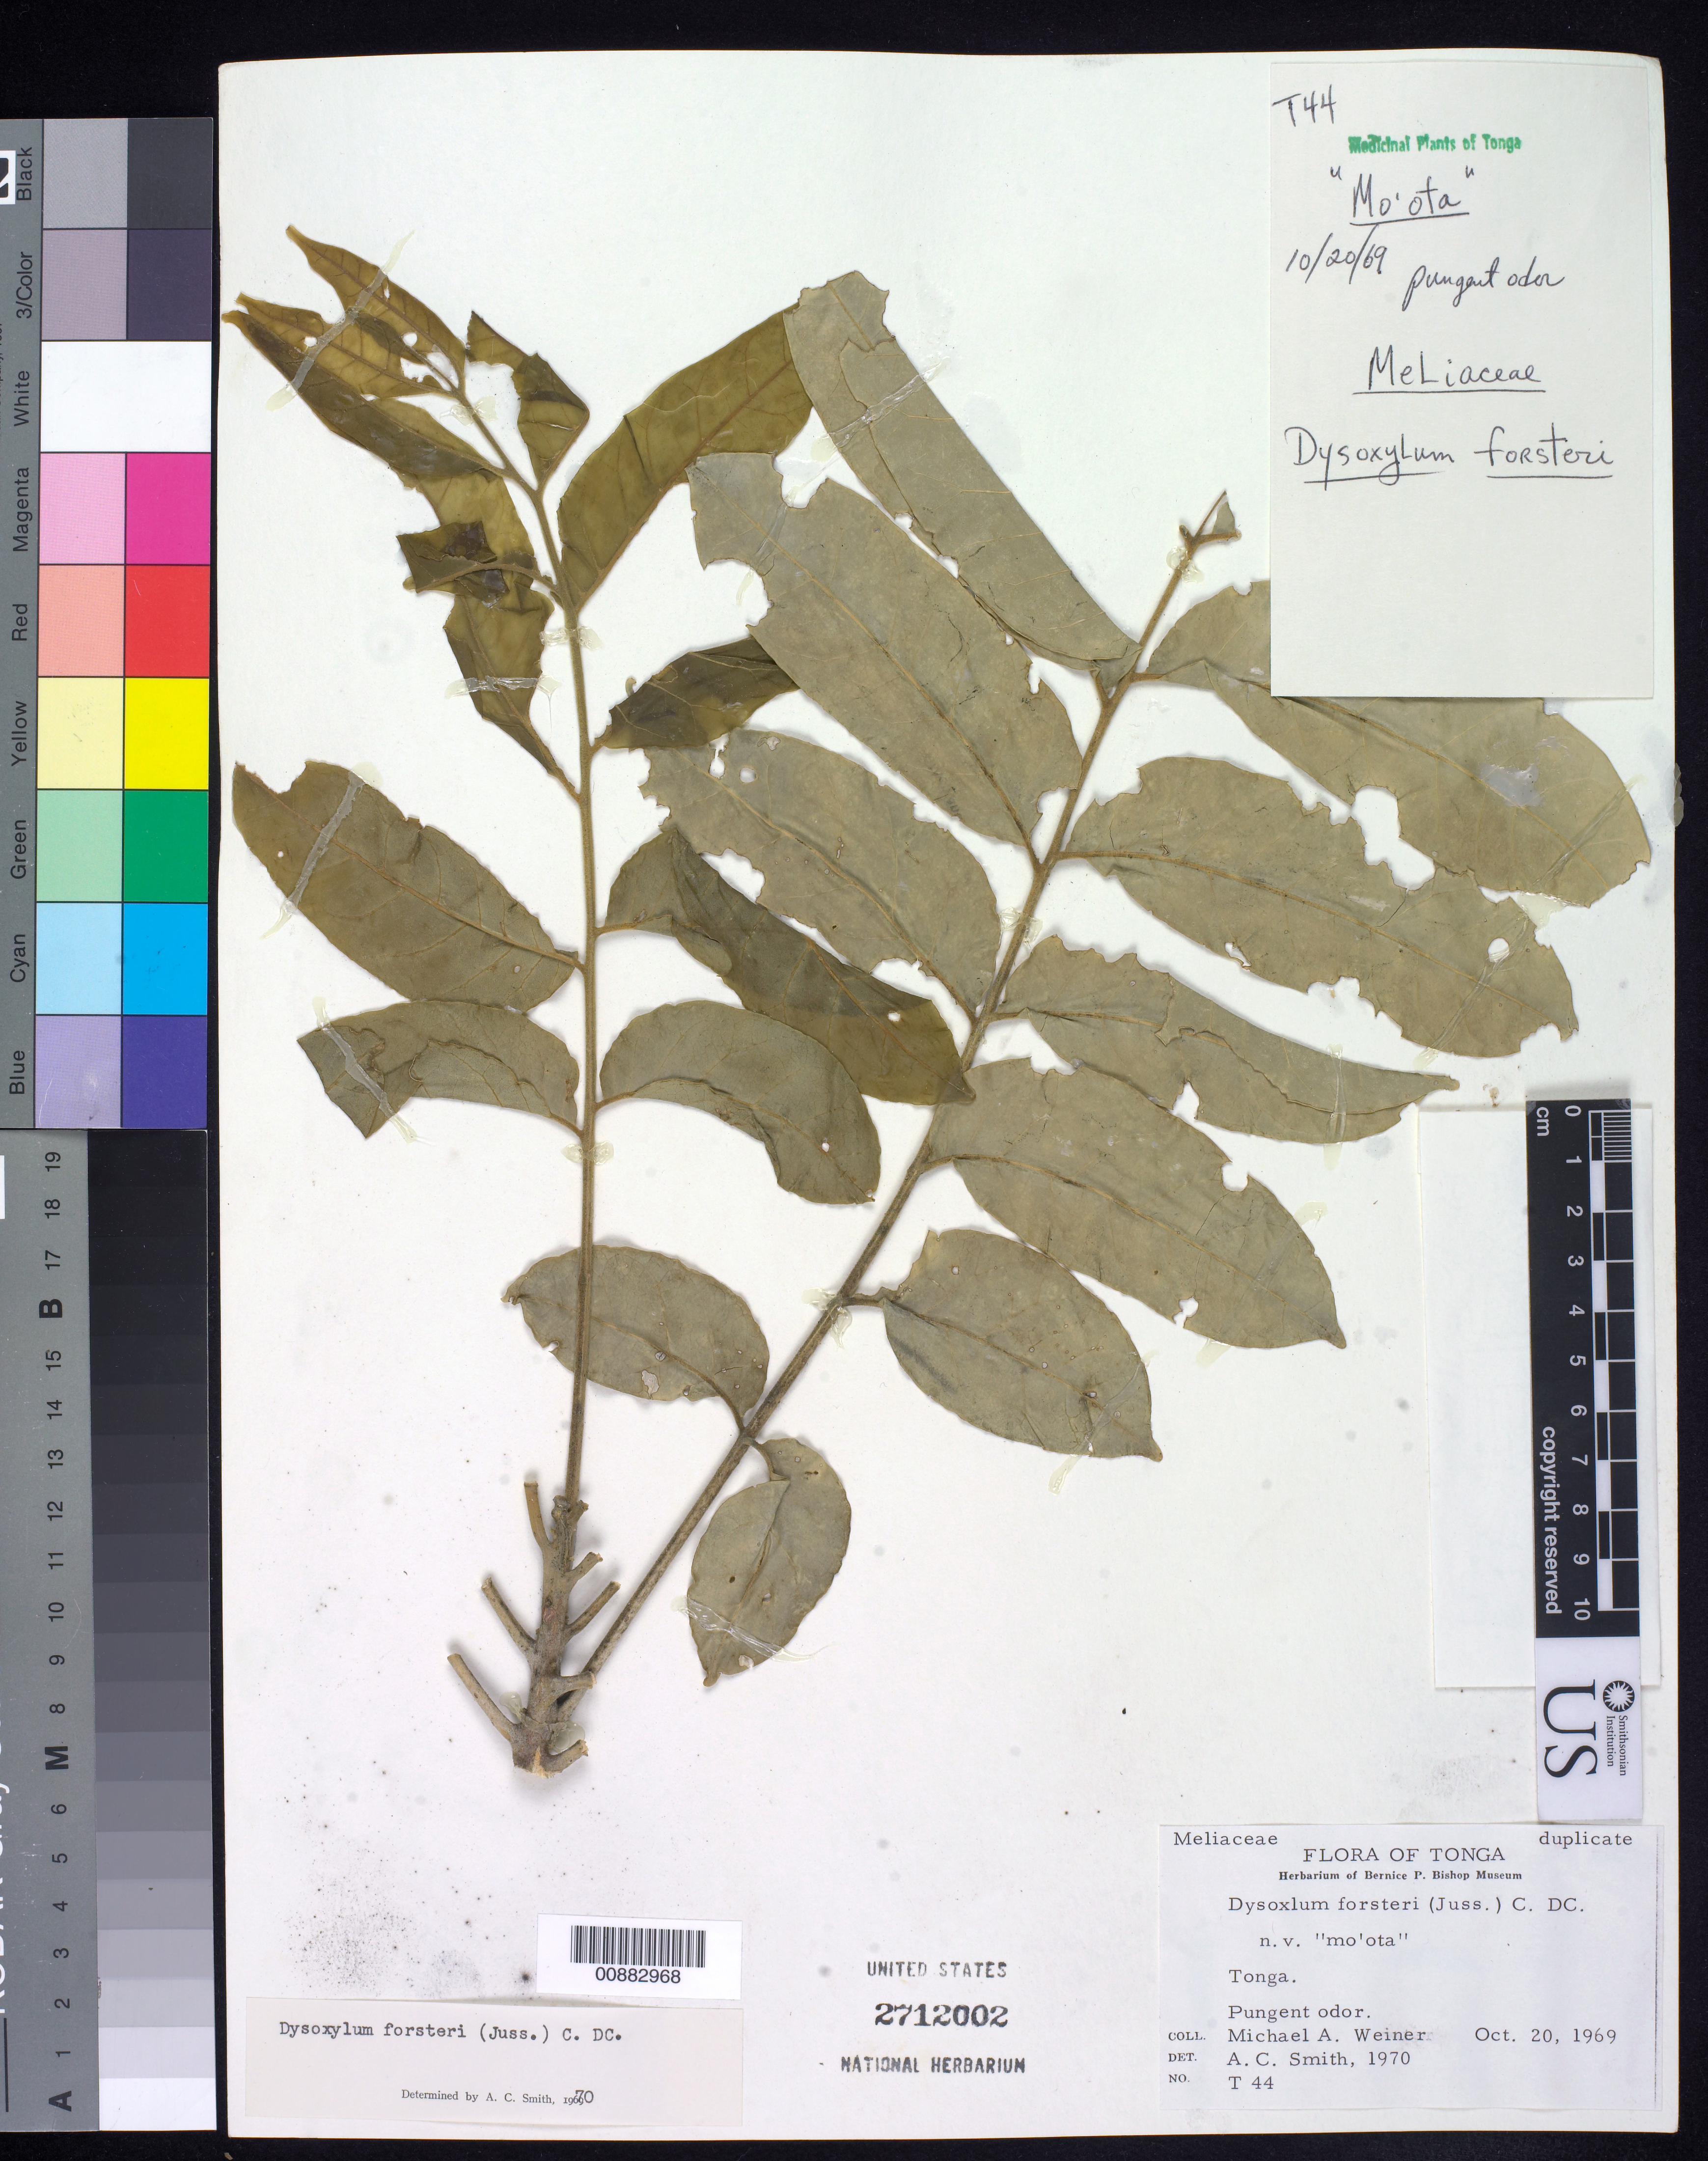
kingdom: Plantae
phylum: Tracheophyta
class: Magnoliopsida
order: Sapindales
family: Meliaceae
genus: Didymocheton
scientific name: Didymocheton alliaceus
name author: (G. Forst.) Mabb.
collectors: M. Weiner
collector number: T 44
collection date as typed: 20 Oct 1969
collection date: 1969-10-20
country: Tonga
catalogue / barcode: US 2712002